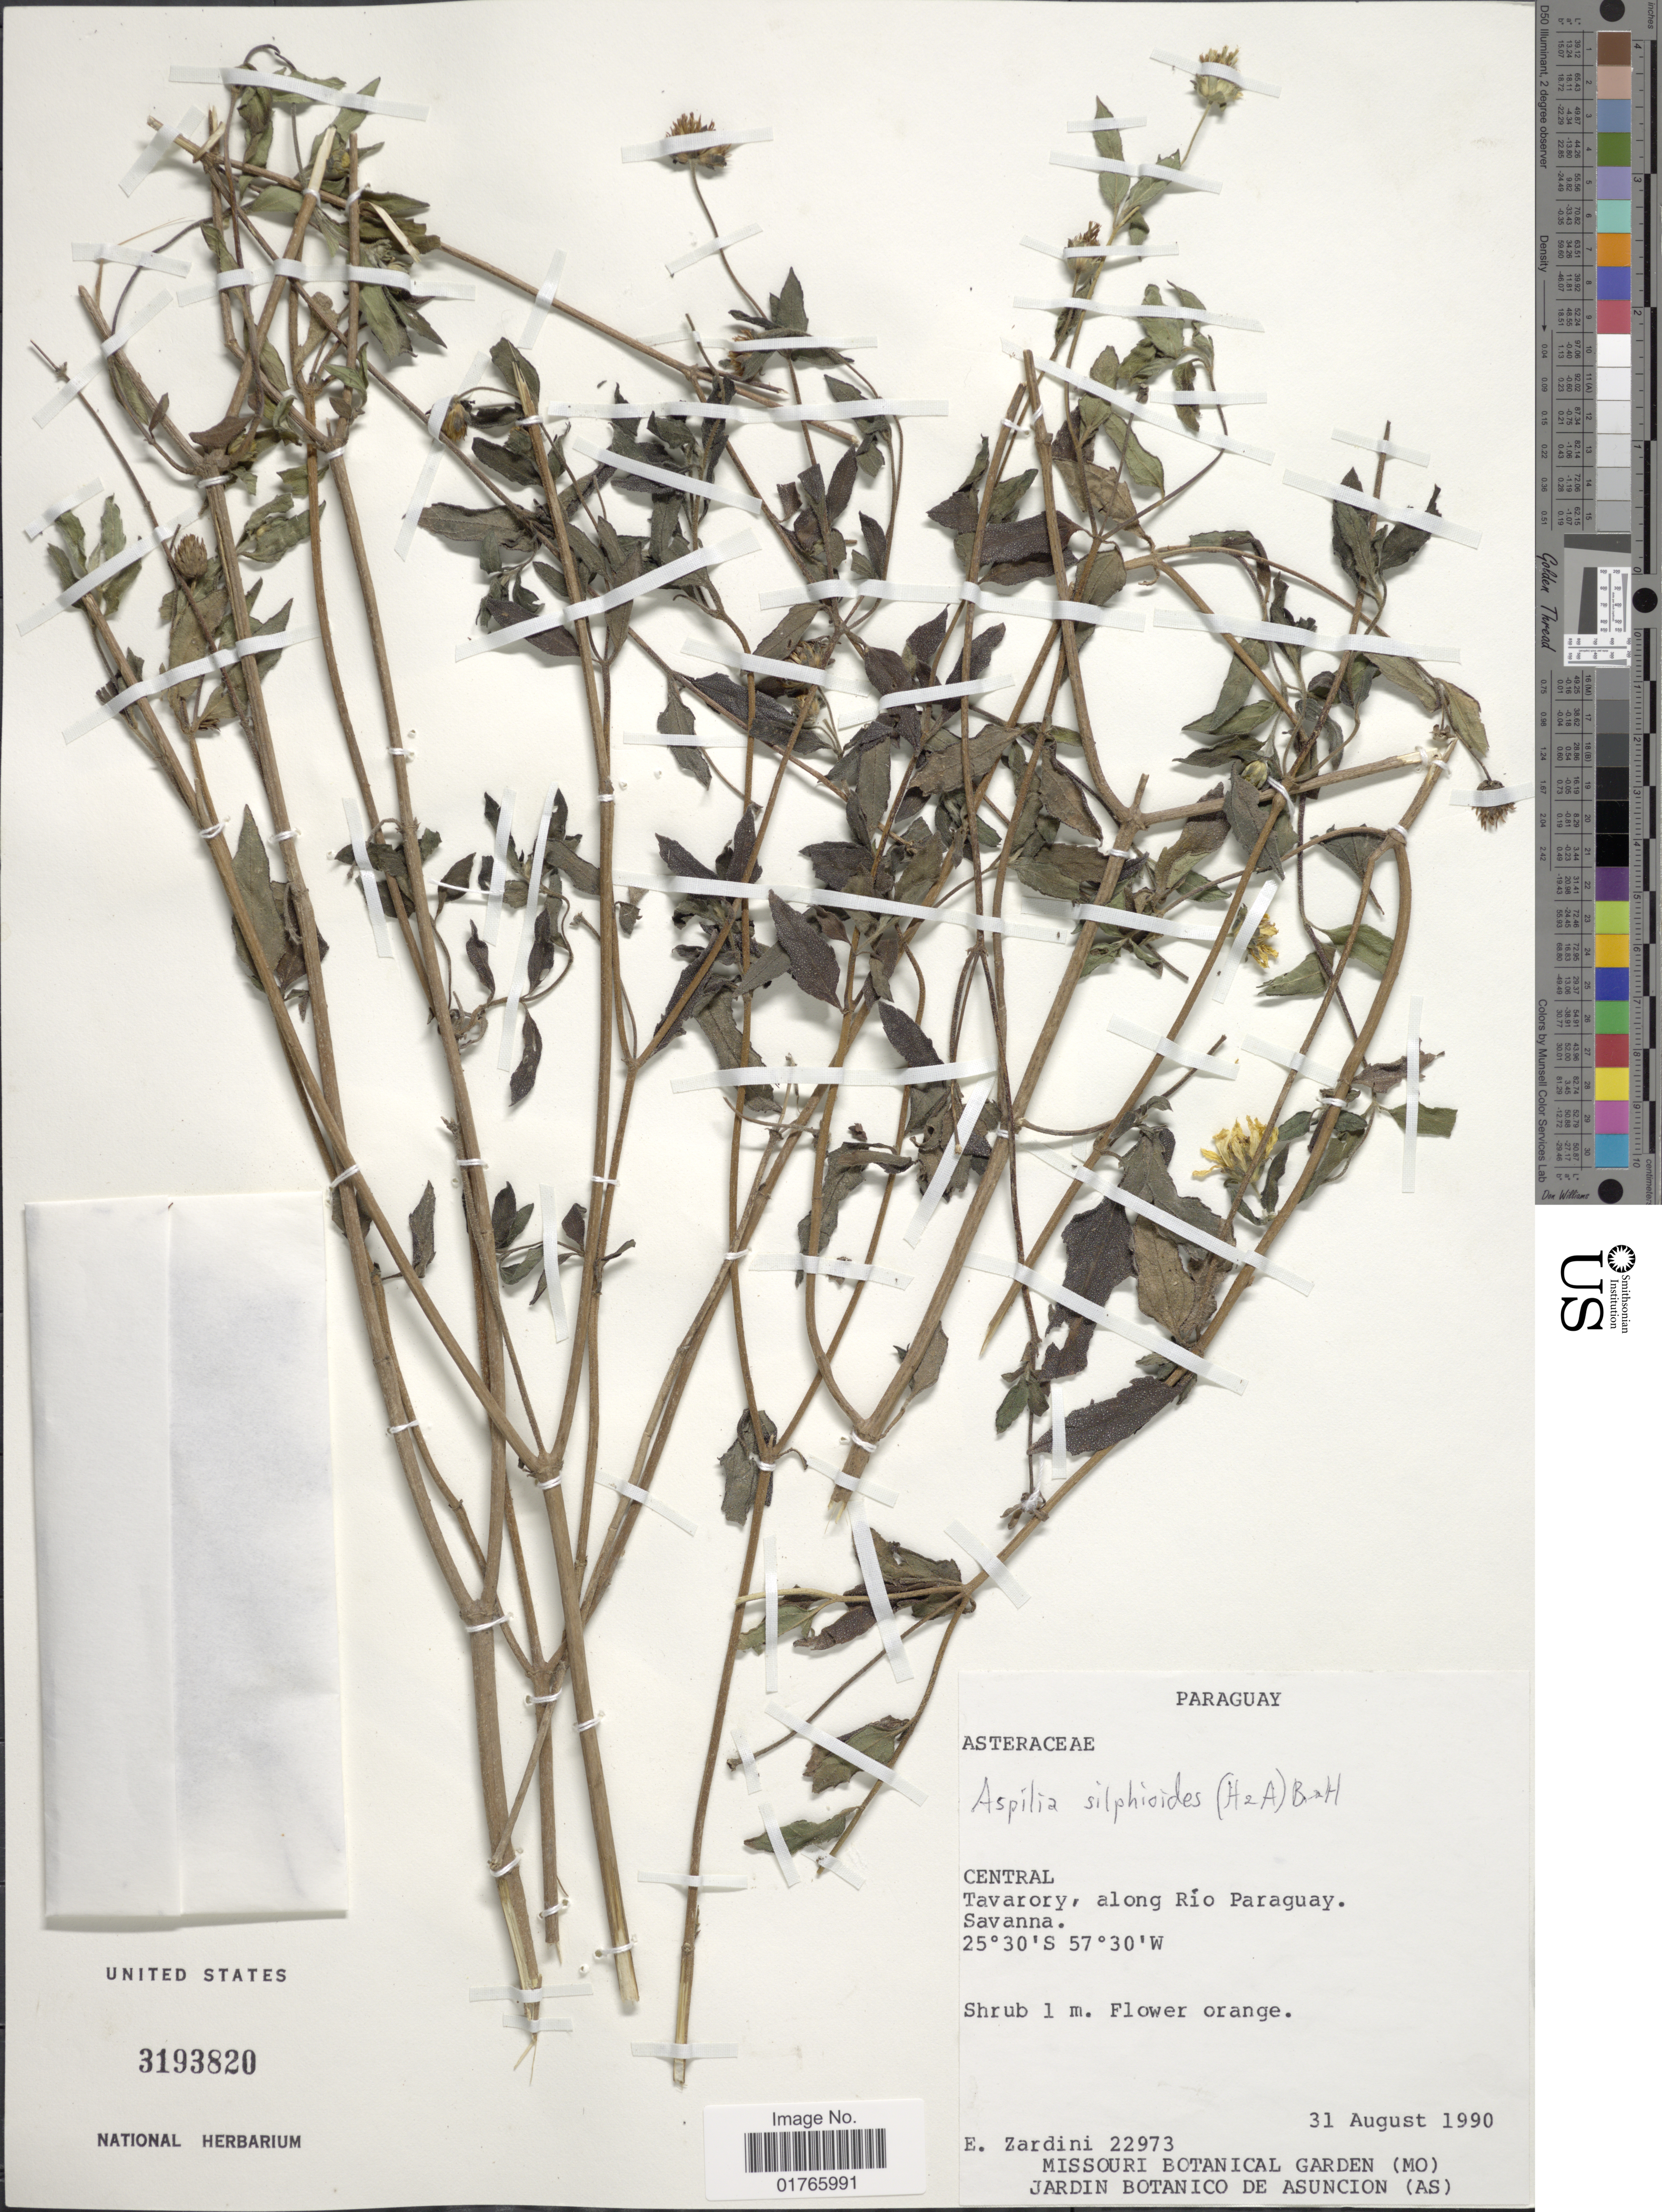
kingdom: Plantae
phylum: Tracheophyta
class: Magnoliopsida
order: Asterales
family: Asteraceae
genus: Aspilia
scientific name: Aspilia silphioides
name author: (Hook. & Arn.) Benth. ex Benth. & Hook. f.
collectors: E. M. Zardini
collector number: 22973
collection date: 1990-08-31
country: Paraguay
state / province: Central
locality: Tavarory, along Rio Paraguay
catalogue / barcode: US 3193820